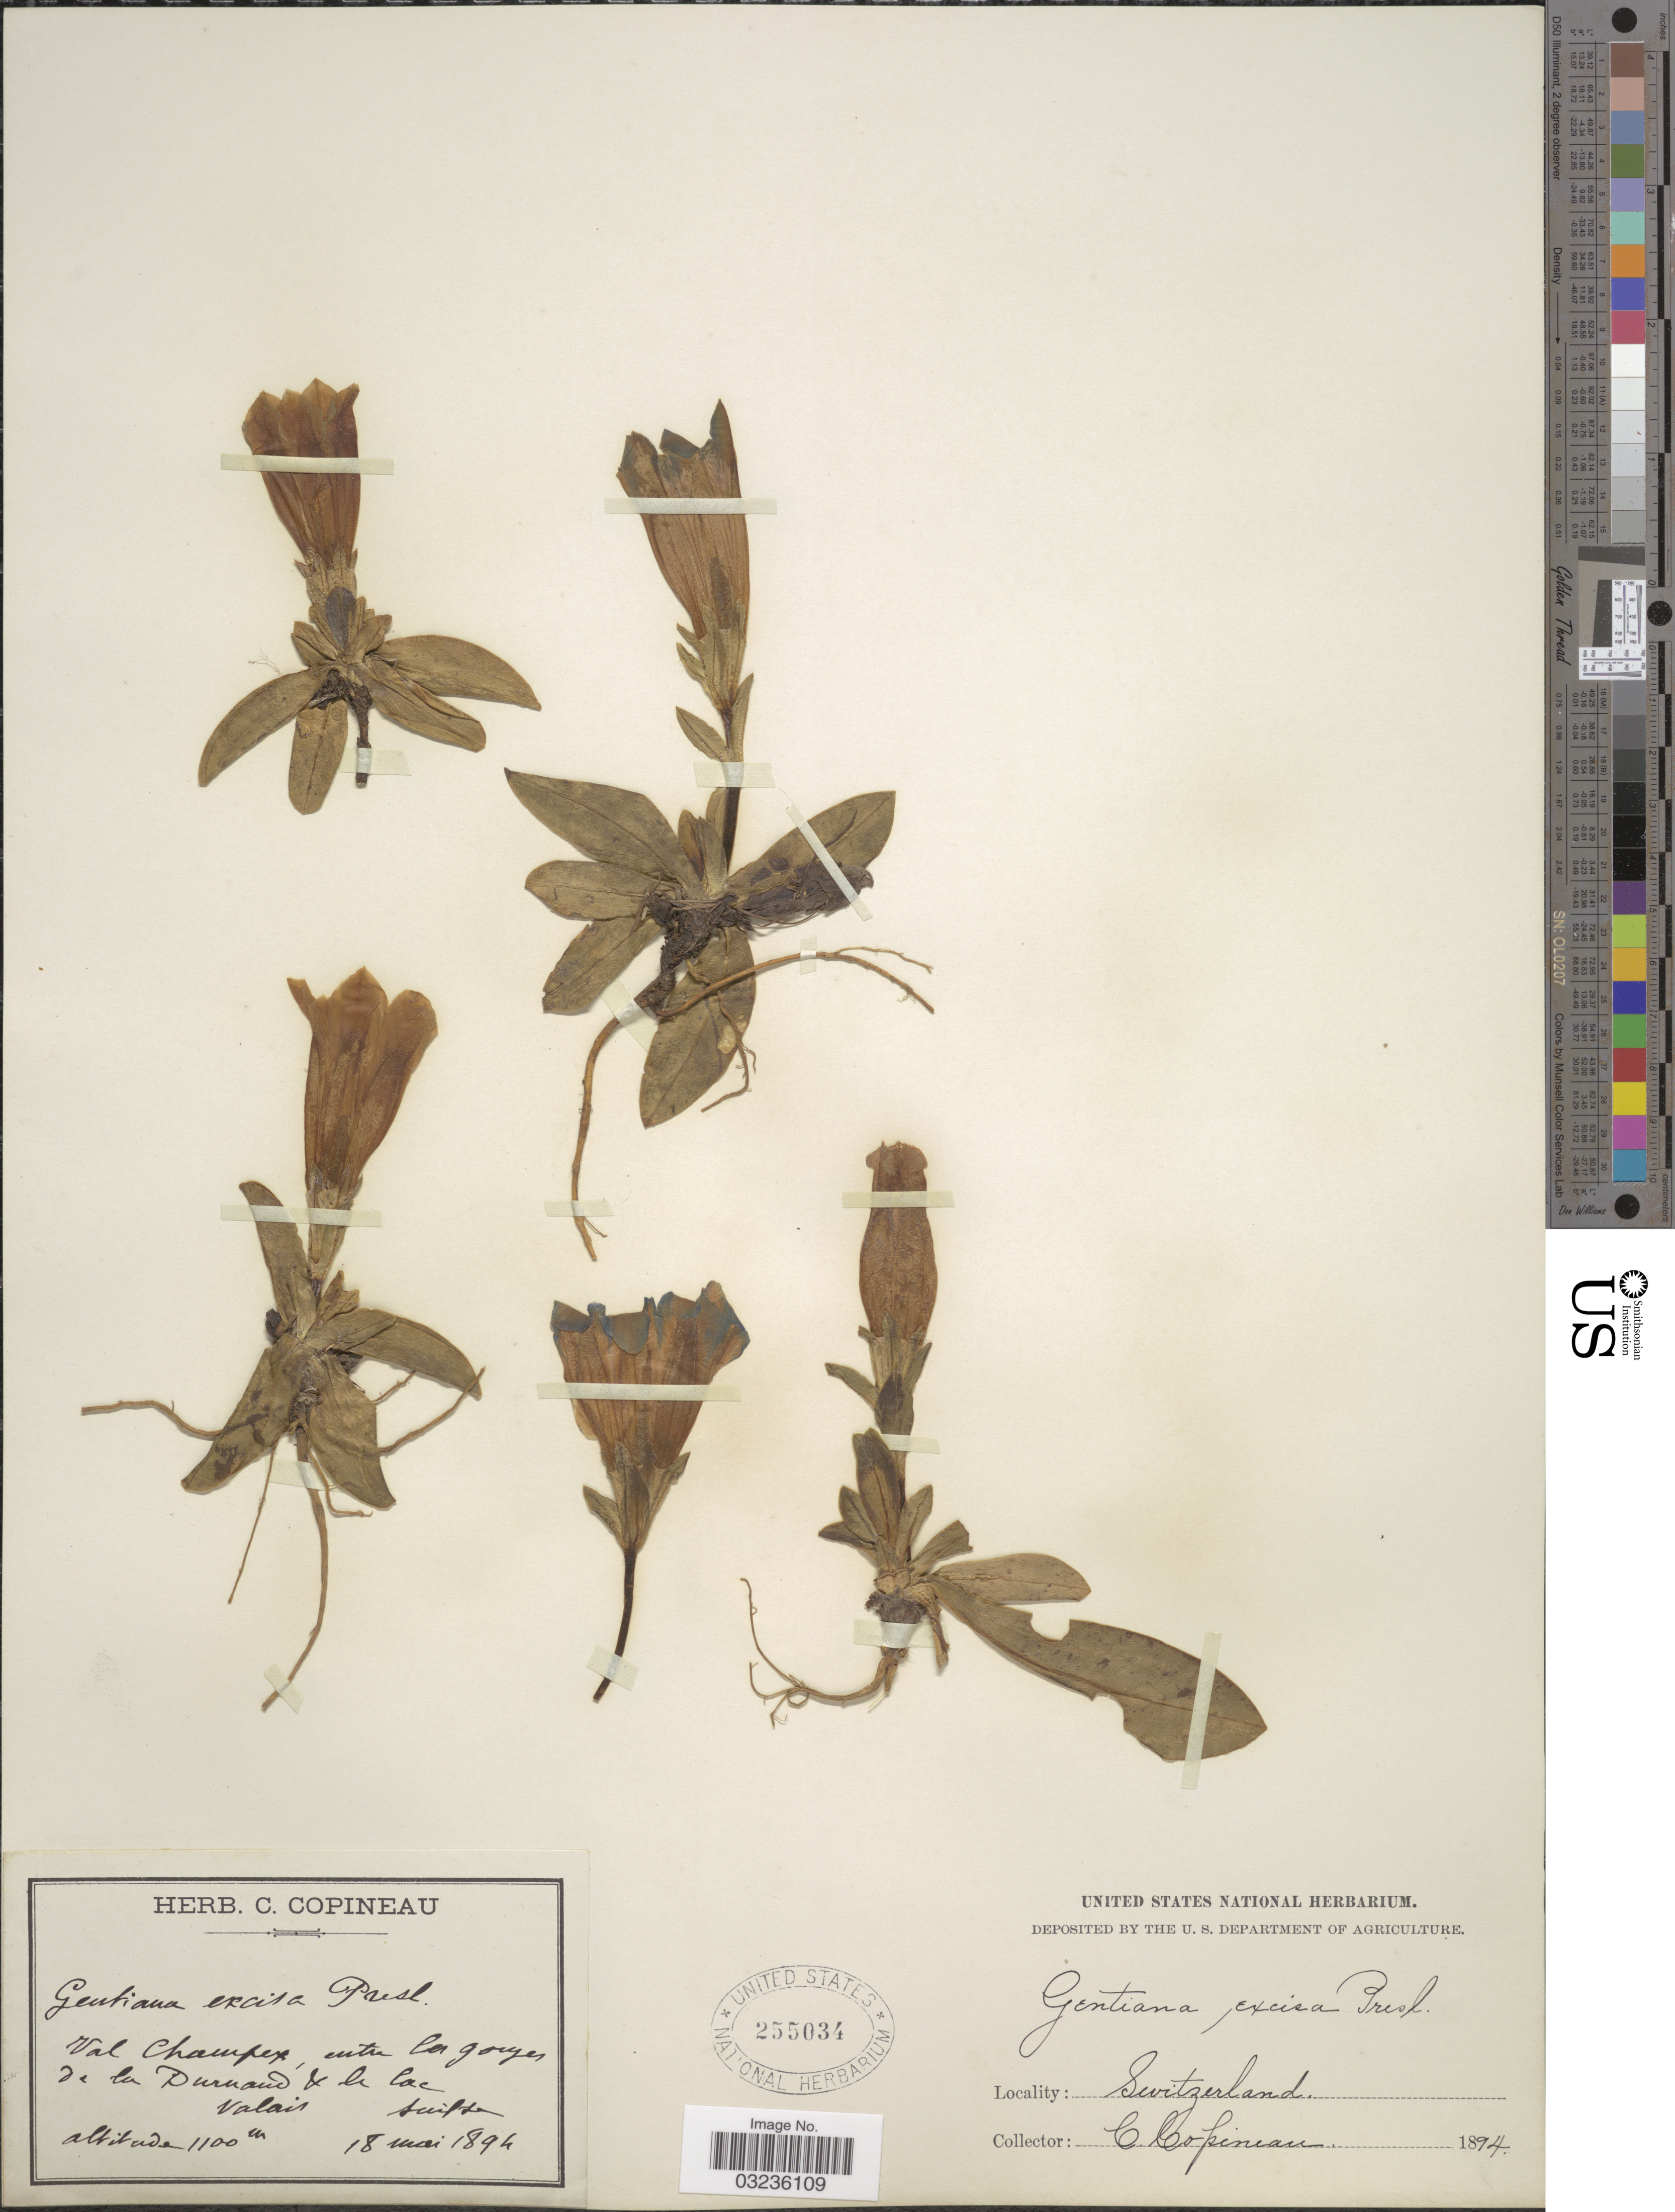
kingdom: Plantae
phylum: Tracheophyta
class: Magnoliopsida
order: Gentianales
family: Gentianaceae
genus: Gentiana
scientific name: Gentiana excisa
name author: C. Presl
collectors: C. Copineau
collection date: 1894-05-18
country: Switzerland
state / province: Valais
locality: Val Champex, entre la gorges de la Durnand & le lac, Valais, Suisse. [Champex valley, between the Gorges of Durnand and the lake, Valais, Switzerland.]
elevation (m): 1100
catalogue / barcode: US 255034